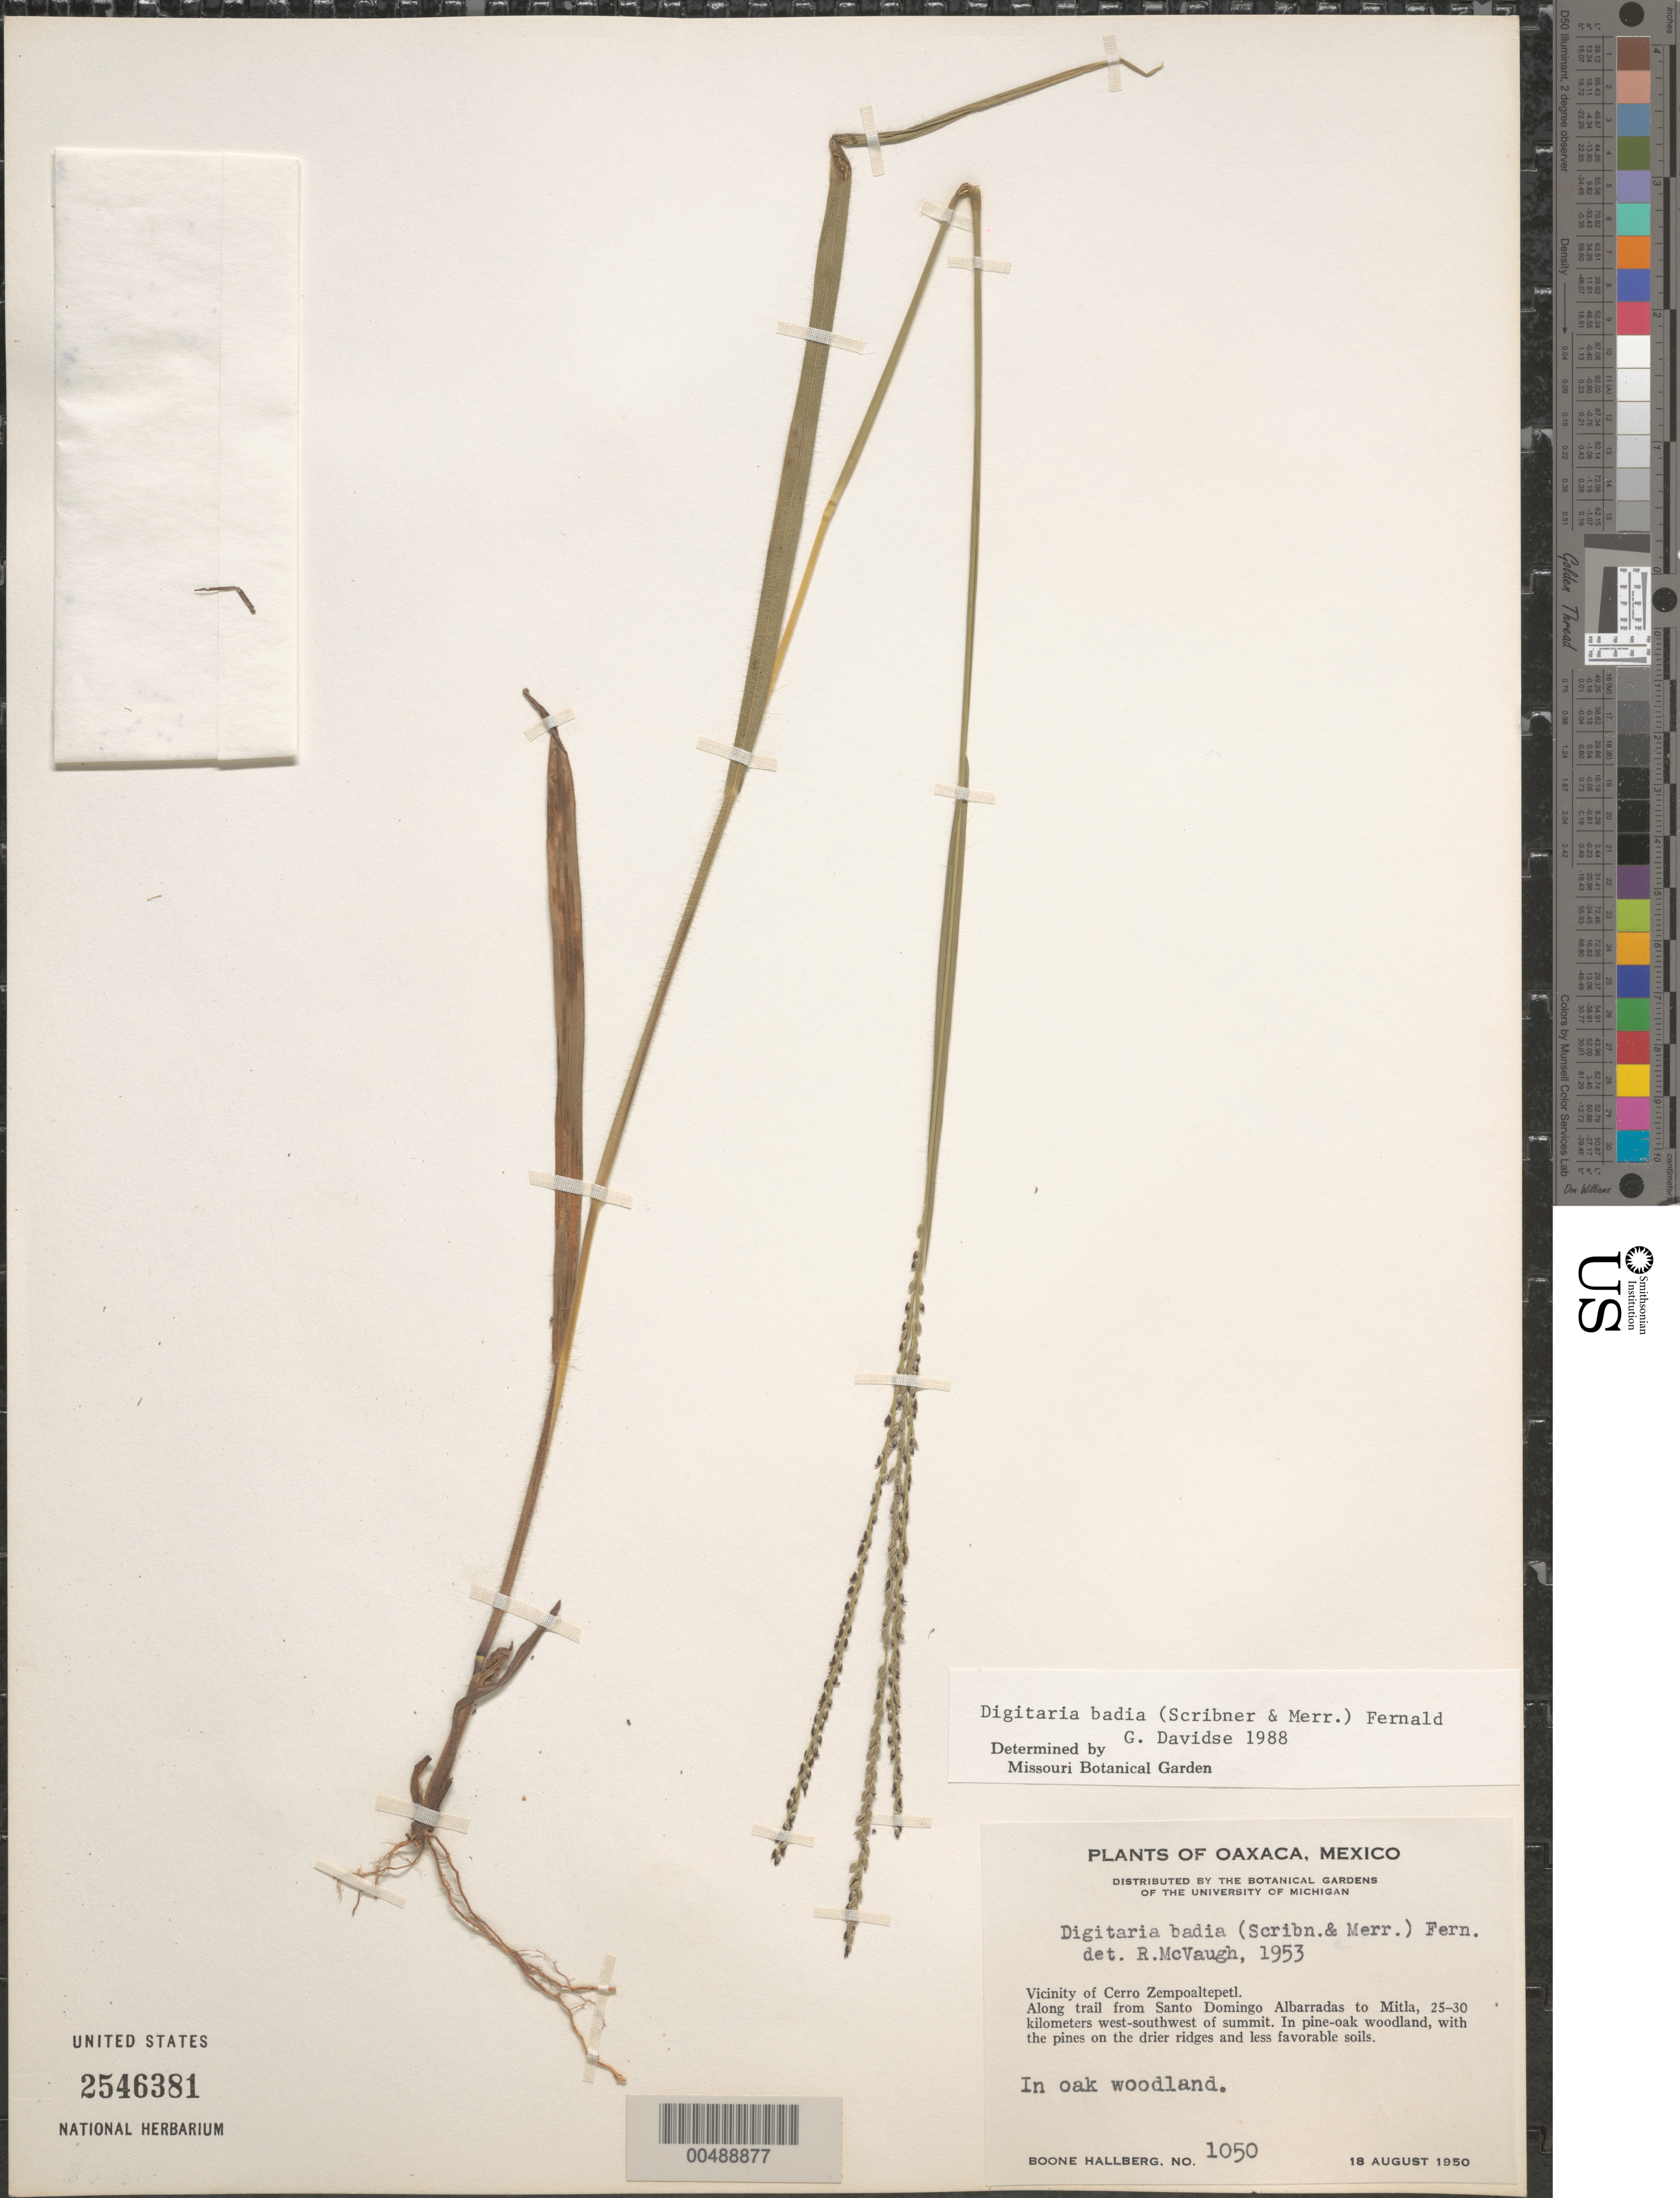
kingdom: Plantae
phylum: Tracheophyta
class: Liliopsida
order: Poales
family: Poaceae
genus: Digitaria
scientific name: Digitaria badia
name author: (Scribn. & Merr.) Fernald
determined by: Davidse, Gerrit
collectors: B. Hallberg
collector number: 1050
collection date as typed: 18 Aug 1950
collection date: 1950-08-18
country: Mexico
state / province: Oaxaca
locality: Vicinity of Cerro Zempoaltepetl, along trail from Santo Domingo Albarradas to Mitla, 25-30 km WSW of summit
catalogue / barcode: US 2546381